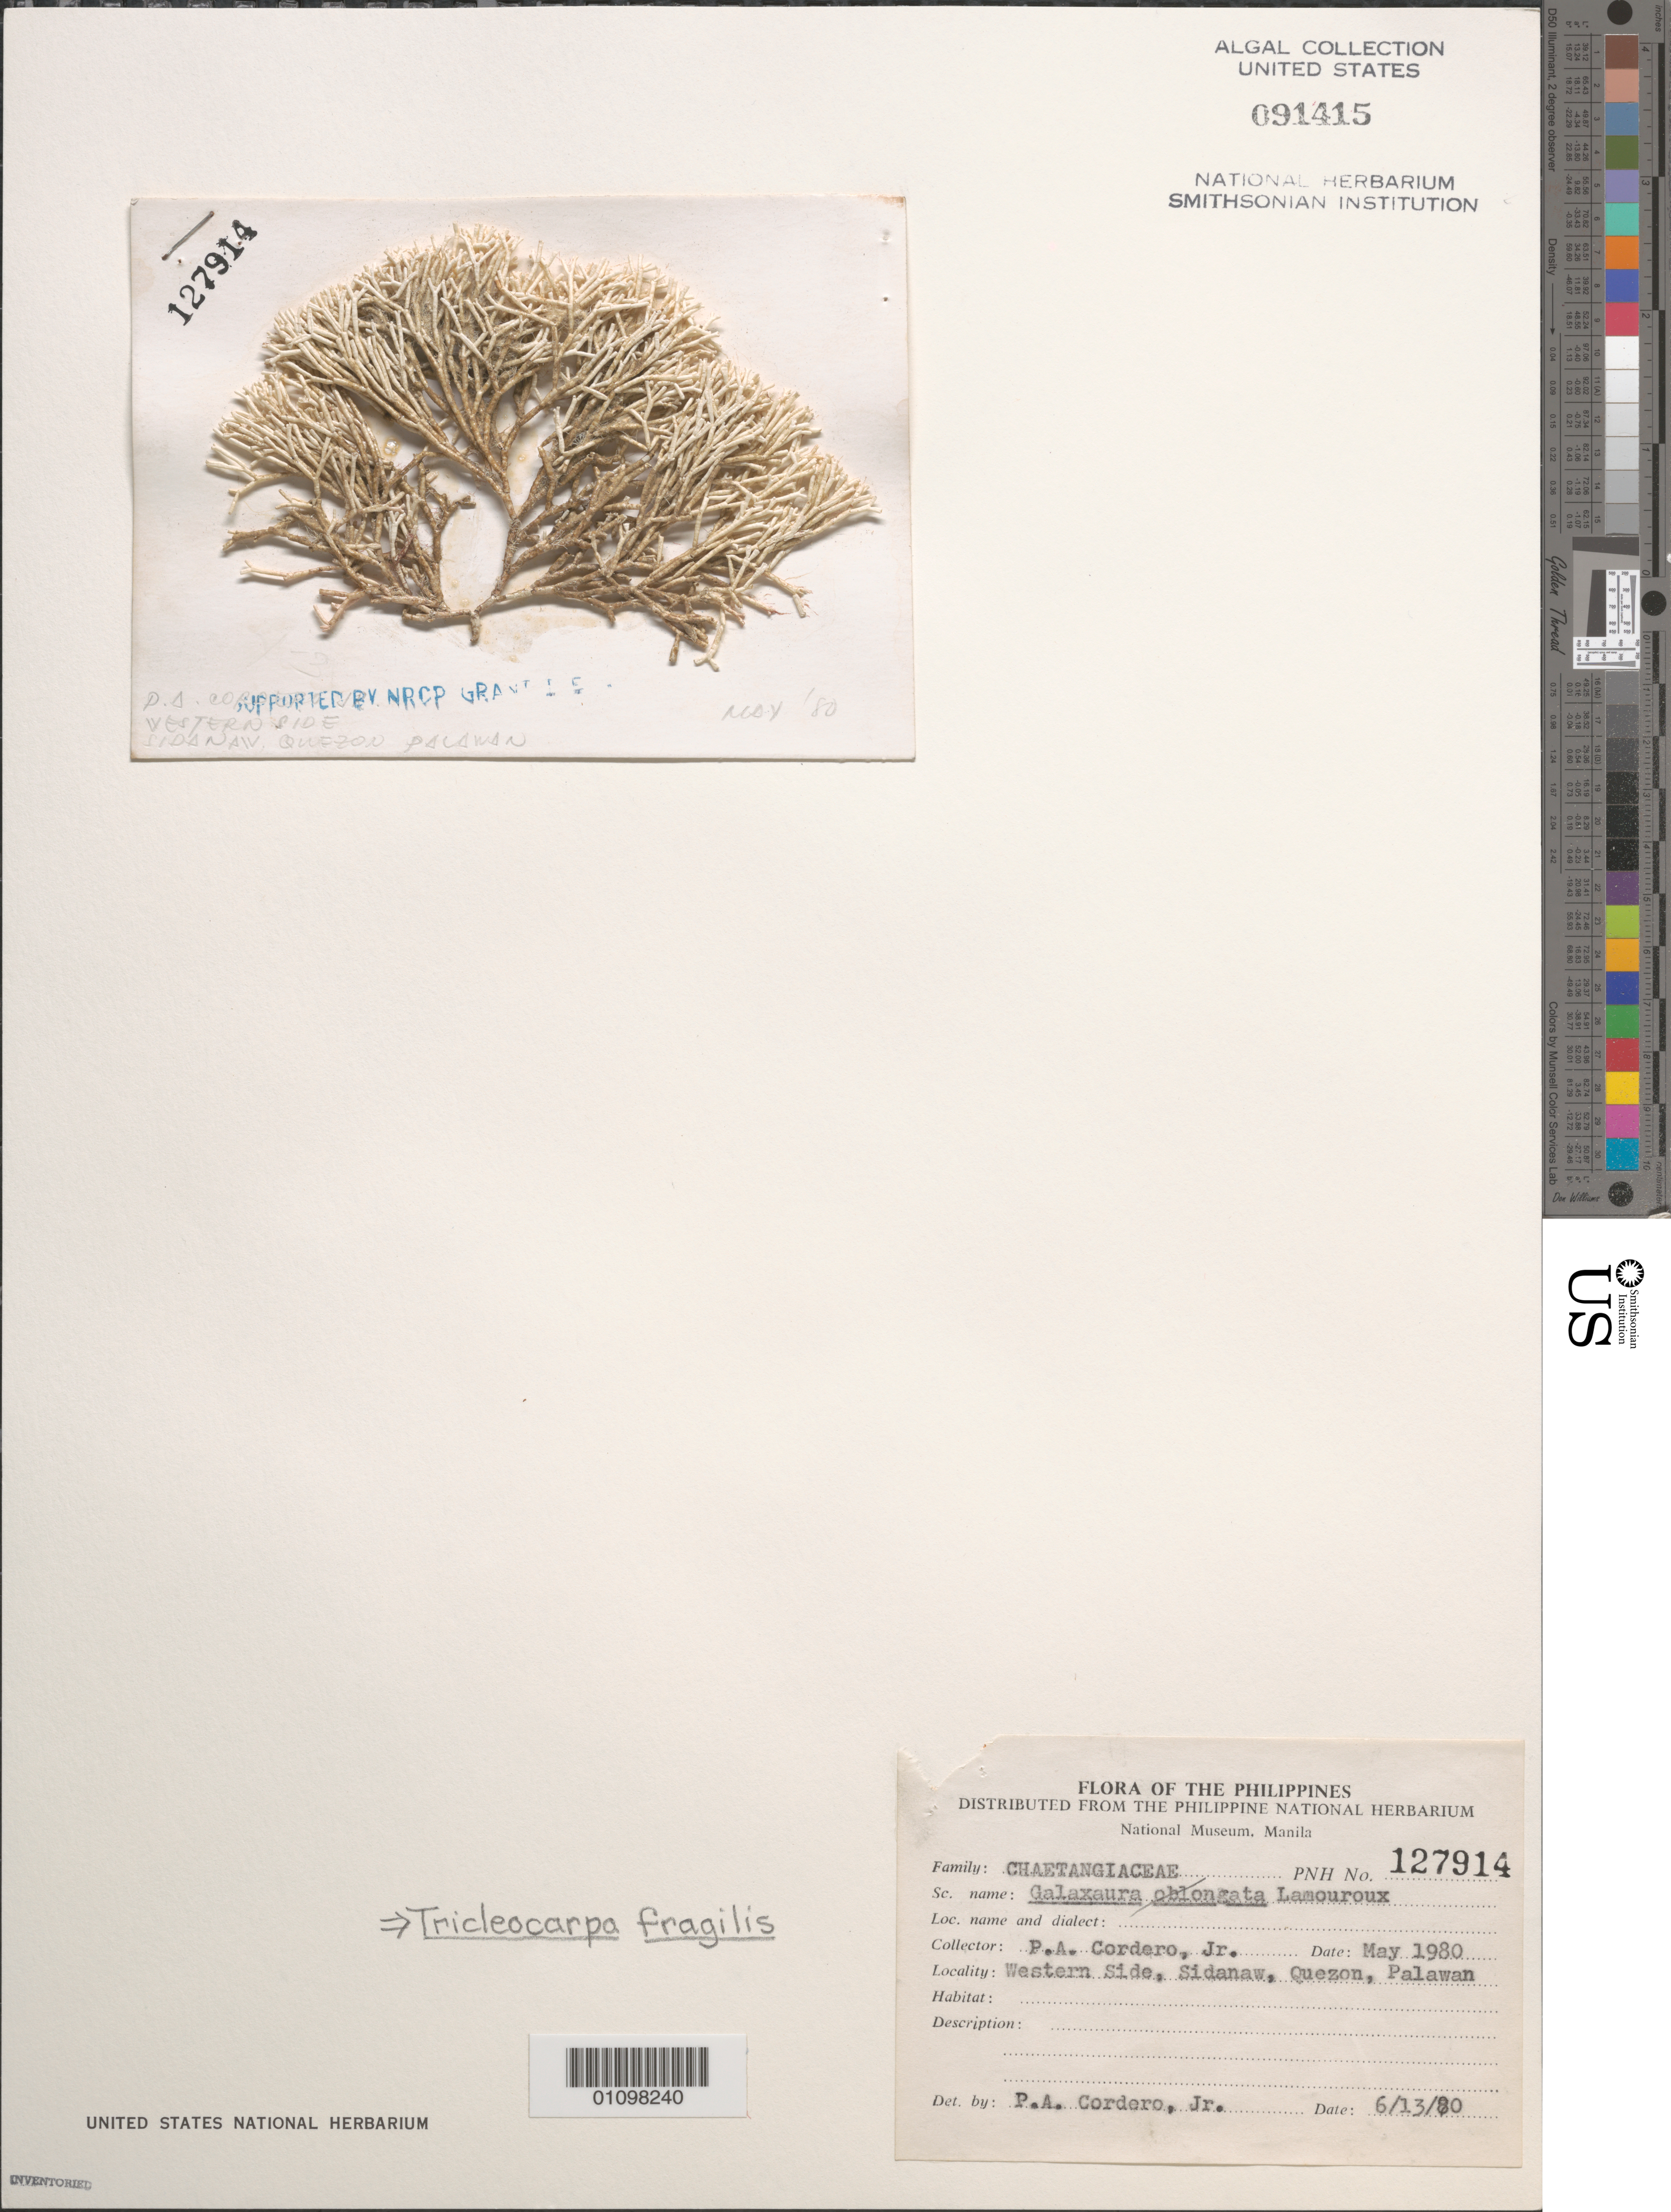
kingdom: Plantae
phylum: Rhodophyta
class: Florideophyceae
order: Nemaliales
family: Galaxauraceae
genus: Tricleocarpa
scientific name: Tricleocarpa fragilis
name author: (L.) Huisman & R.A. Towns.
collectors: P. A. Cordero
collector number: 127914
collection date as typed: May 1980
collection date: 1980-05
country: Philippines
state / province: Mimaropa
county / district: Palawan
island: Palawan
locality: Sidanaw, Quezon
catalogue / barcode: US 91415